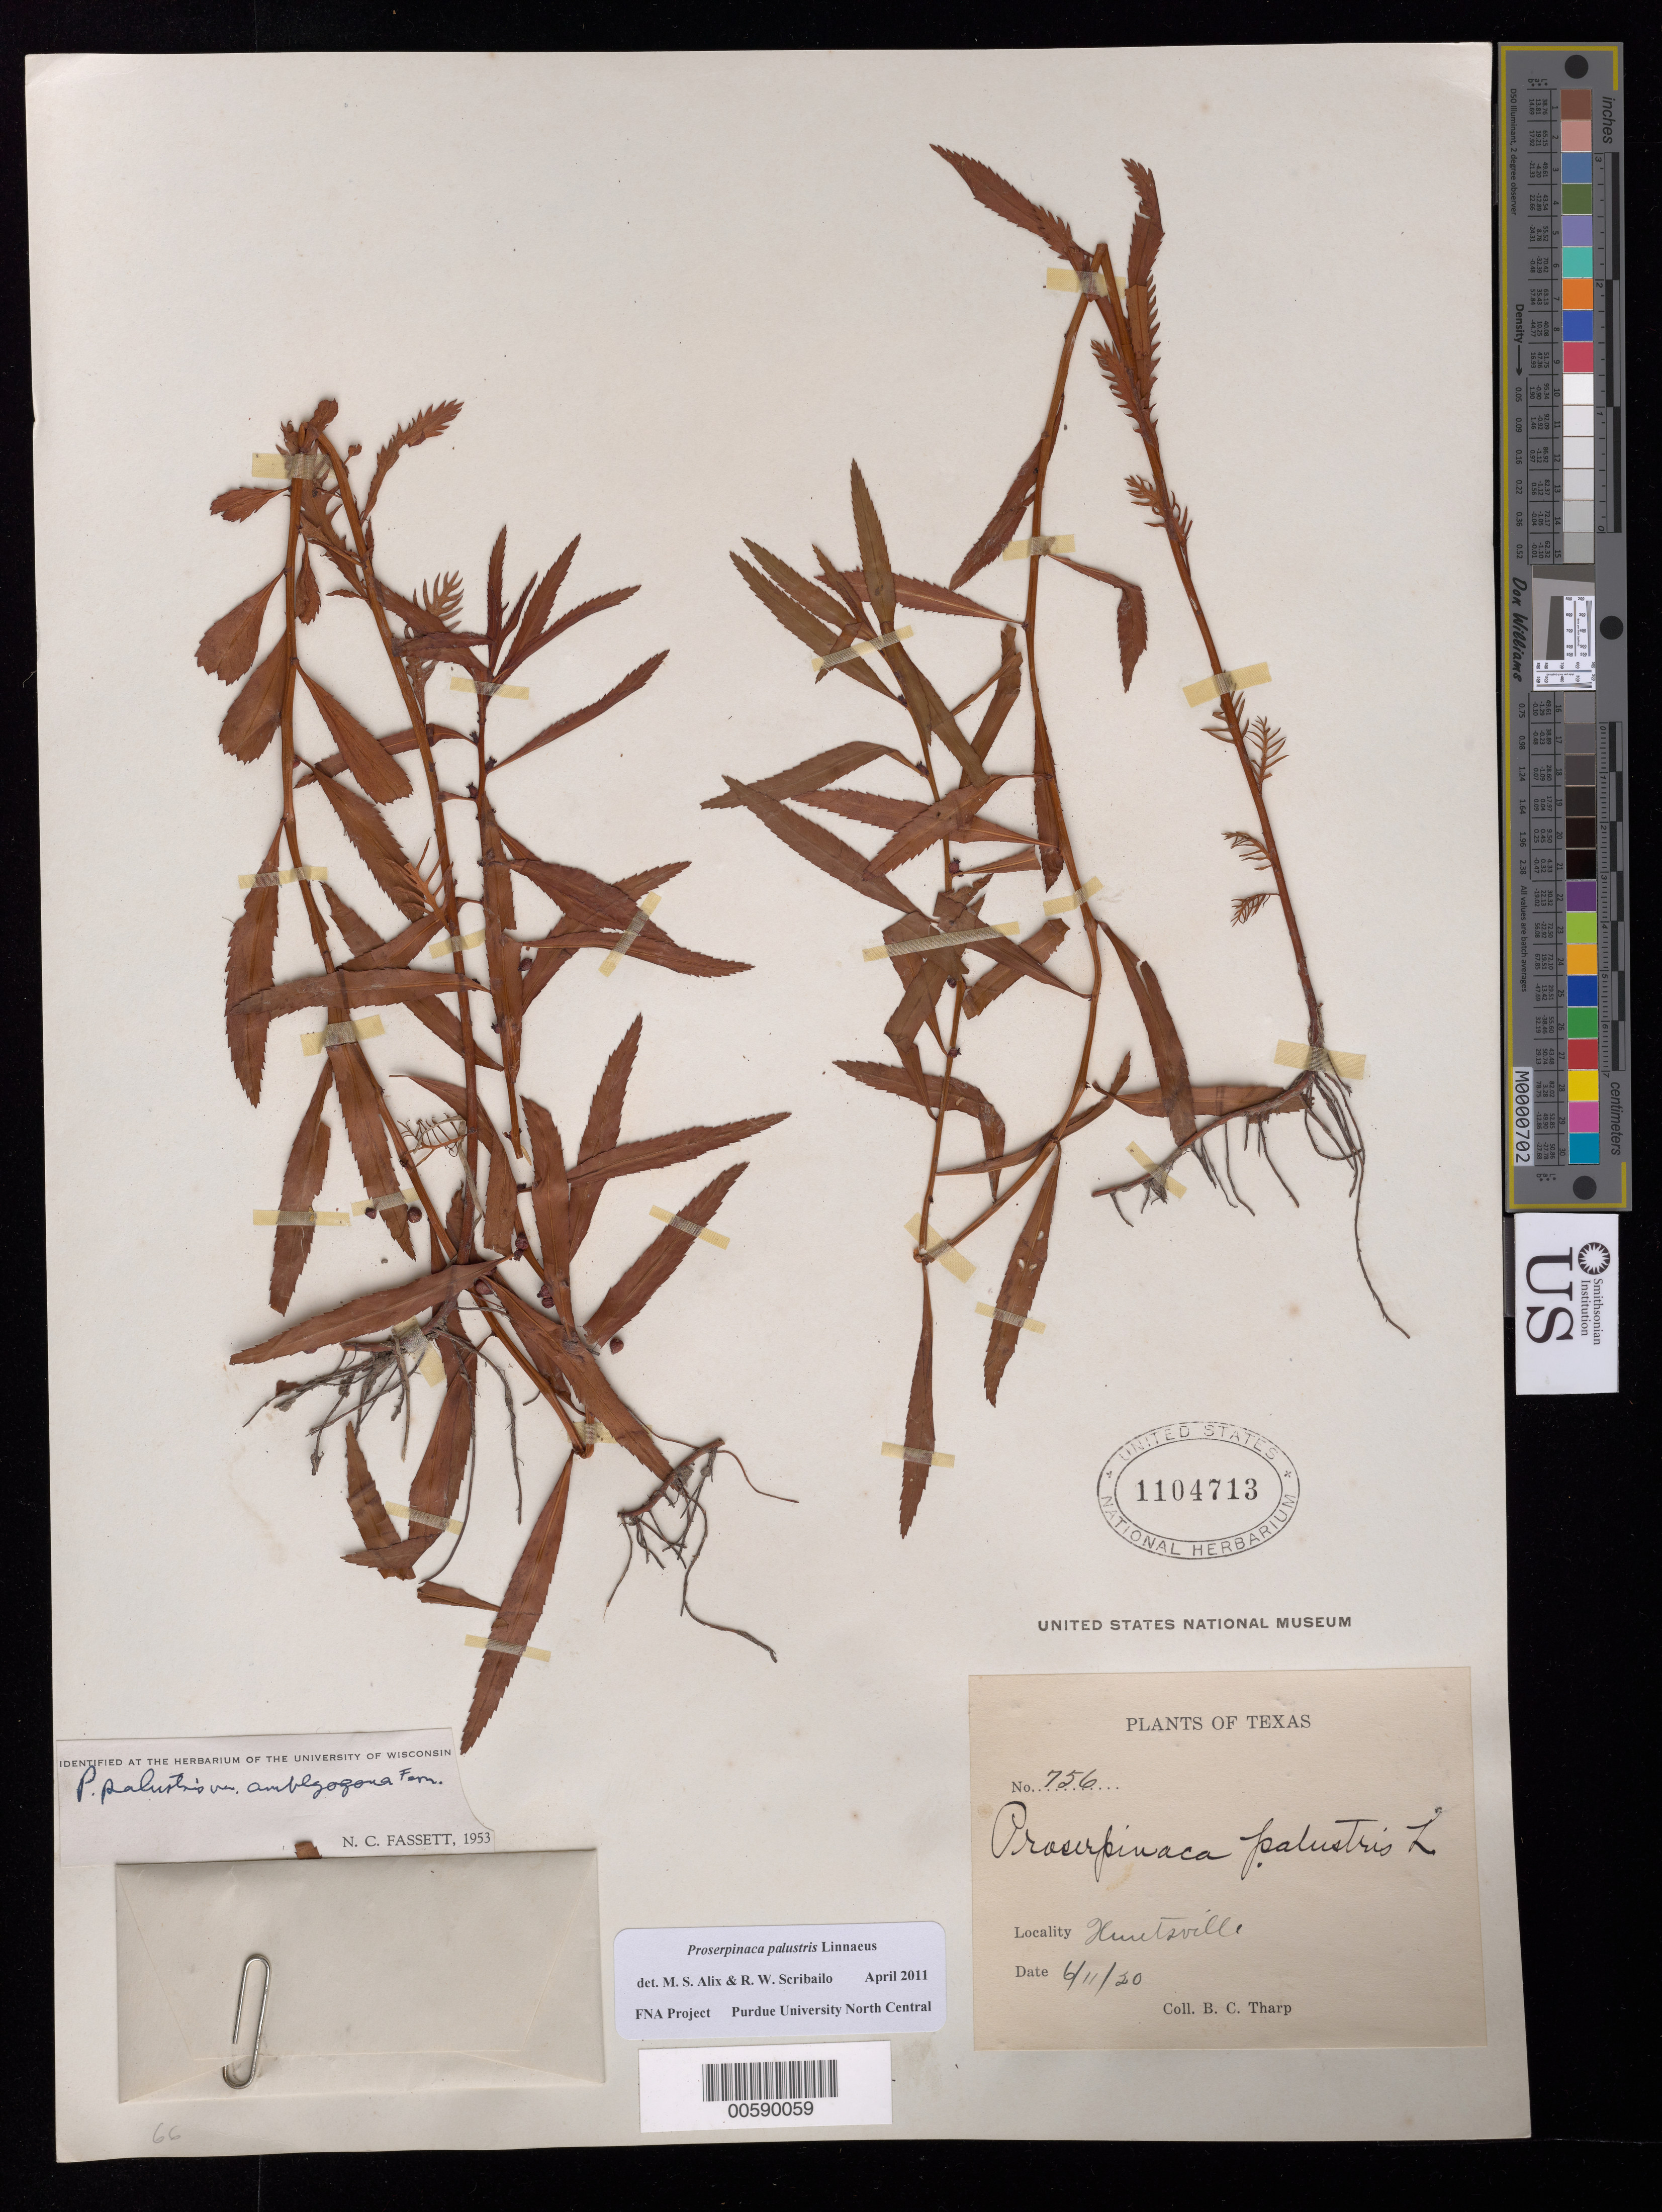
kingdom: Plantae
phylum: Tracheophyta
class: Magnoliopsida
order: Saxifragales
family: Haloragaceae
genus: Proserpinaca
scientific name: Proserpinaca palustris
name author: L.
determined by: Scribailo, R. W.; Alix, M. S.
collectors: B. C. Tharp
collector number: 756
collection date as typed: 11 Jun 1920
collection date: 1920-06-11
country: United States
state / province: Texas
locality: Huntsville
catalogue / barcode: US 1104713